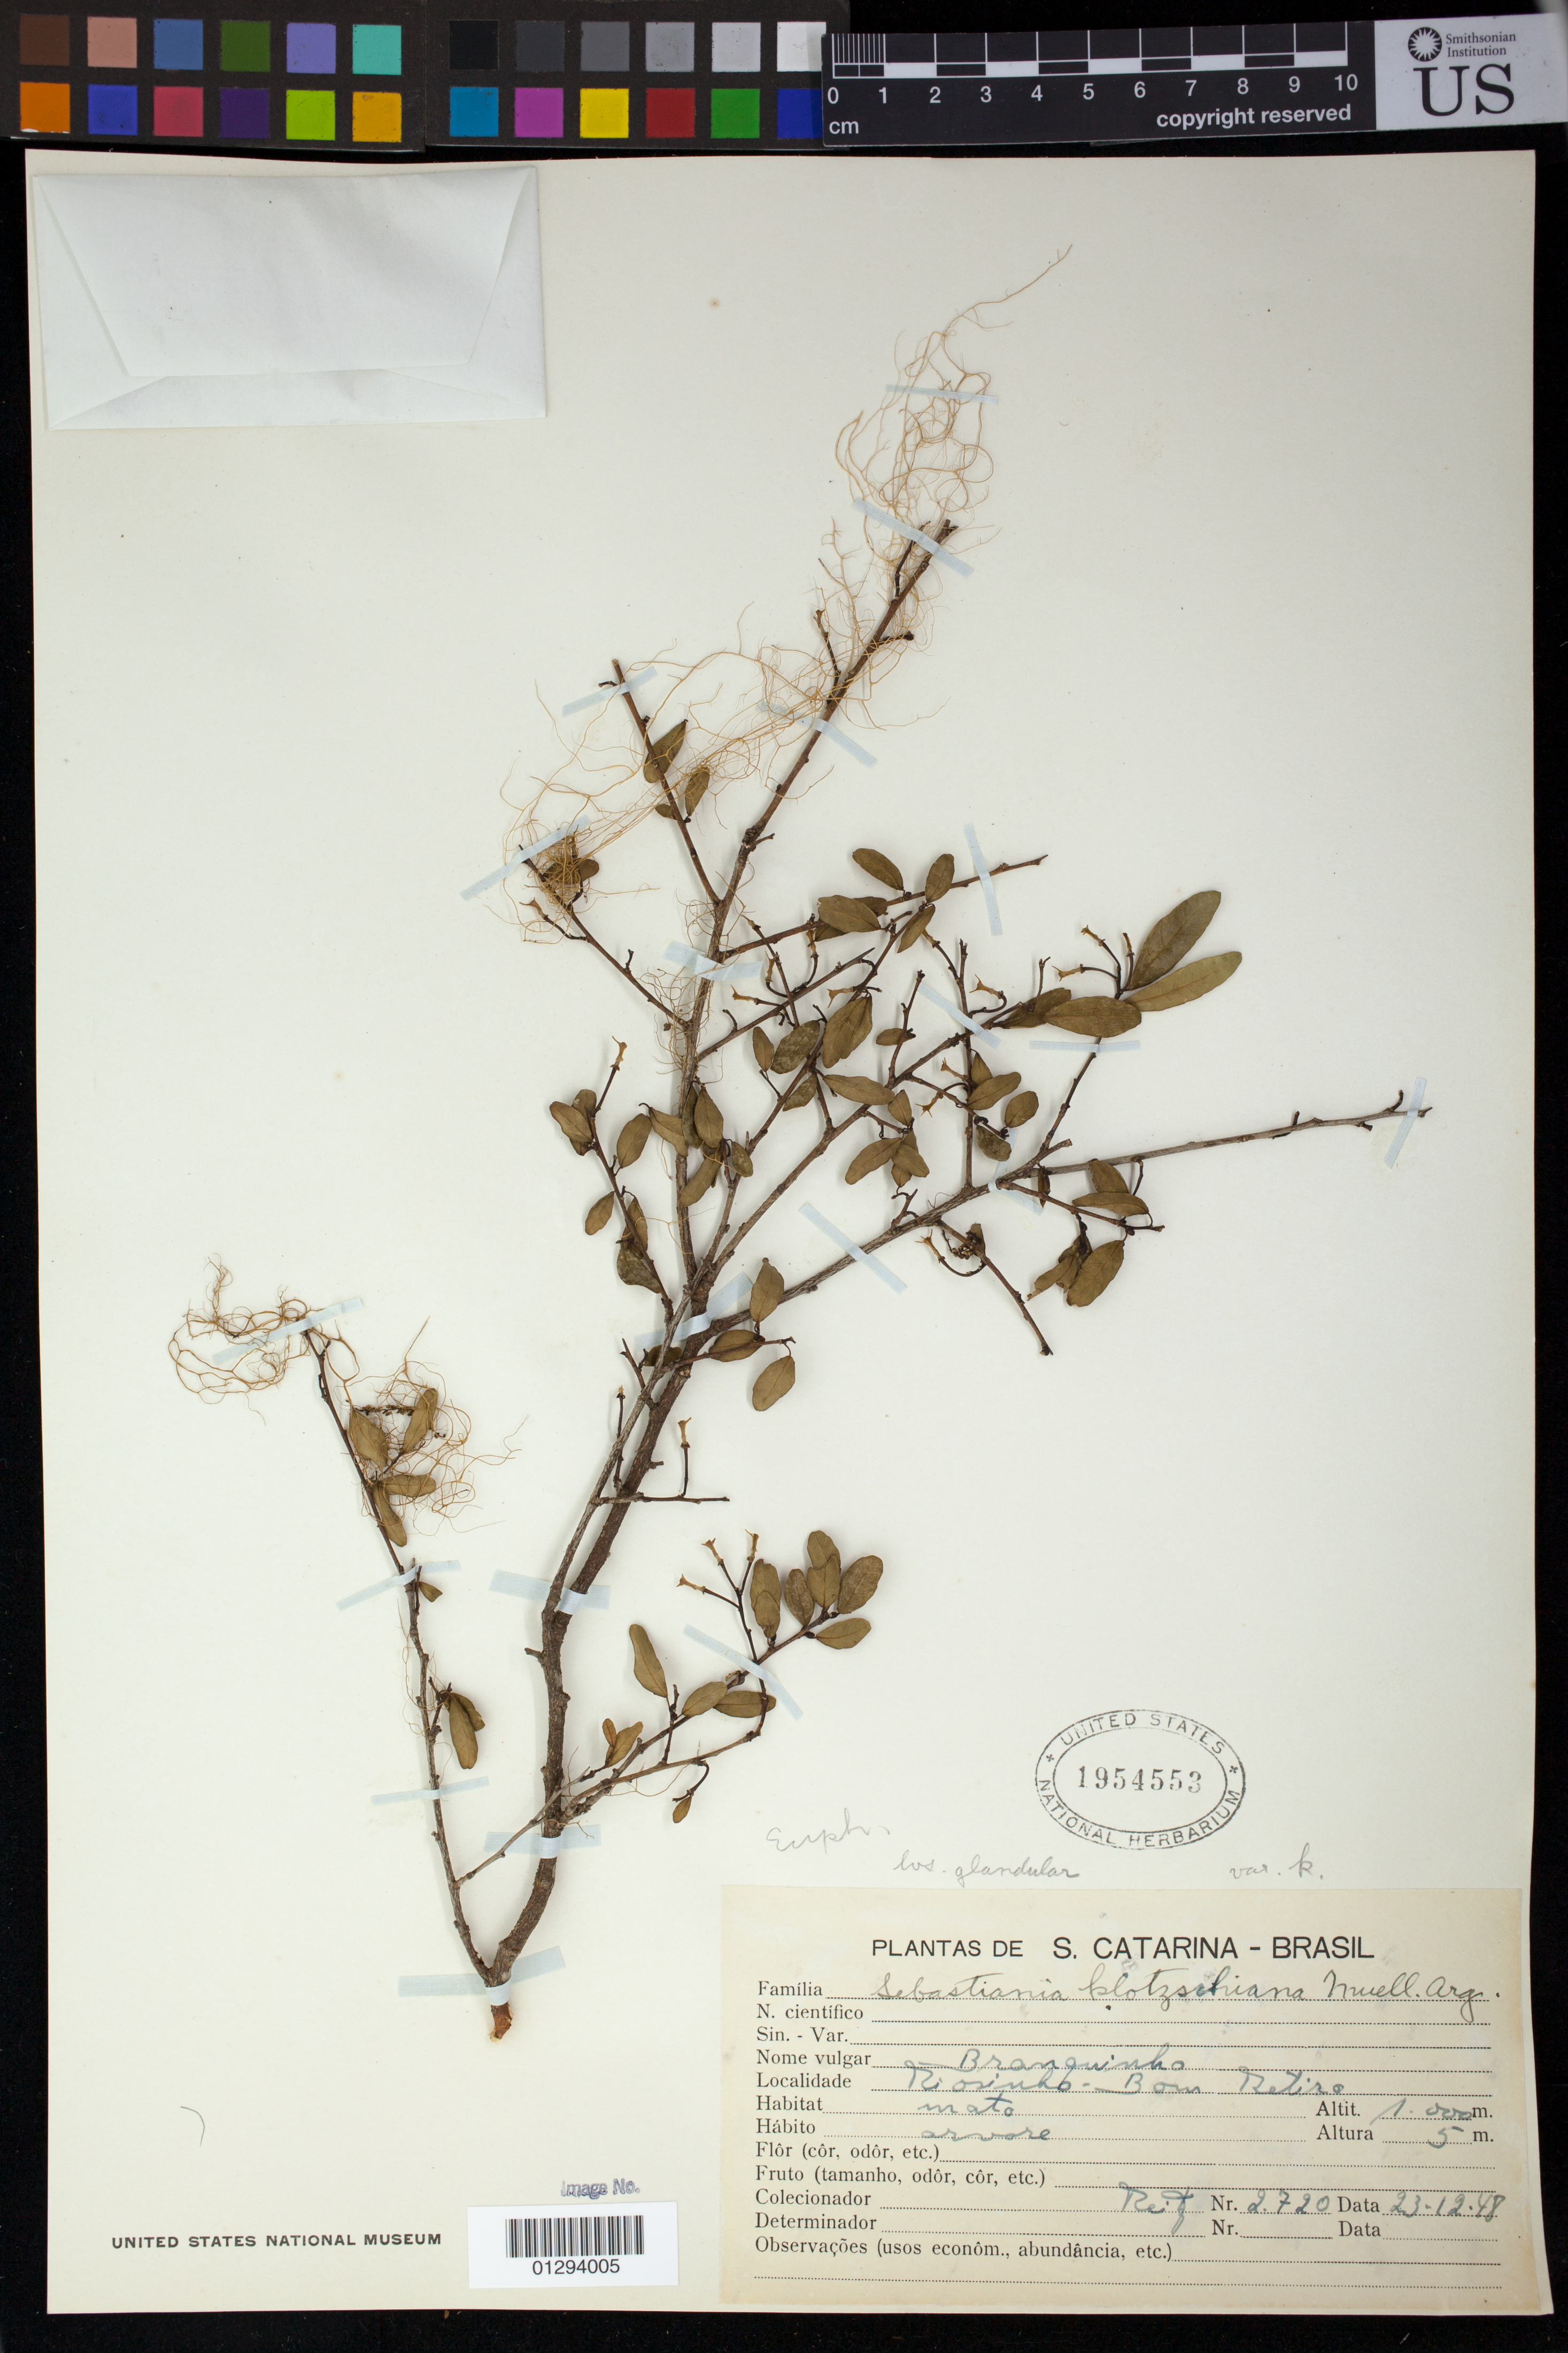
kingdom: Plantae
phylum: Tracheophyta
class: Magnoliopsida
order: Malpighiales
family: Euphorbiaceae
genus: Sebastiania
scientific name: Sebastiania commersoniana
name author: (Baill.) L.B. Sm. & Downs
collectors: -- Reitz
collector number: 2720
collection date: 1948-12-23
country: Brazil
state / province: Santa Catarina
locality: Riosinho - Bom Retiro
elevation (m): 1000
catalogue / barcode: US 1954553